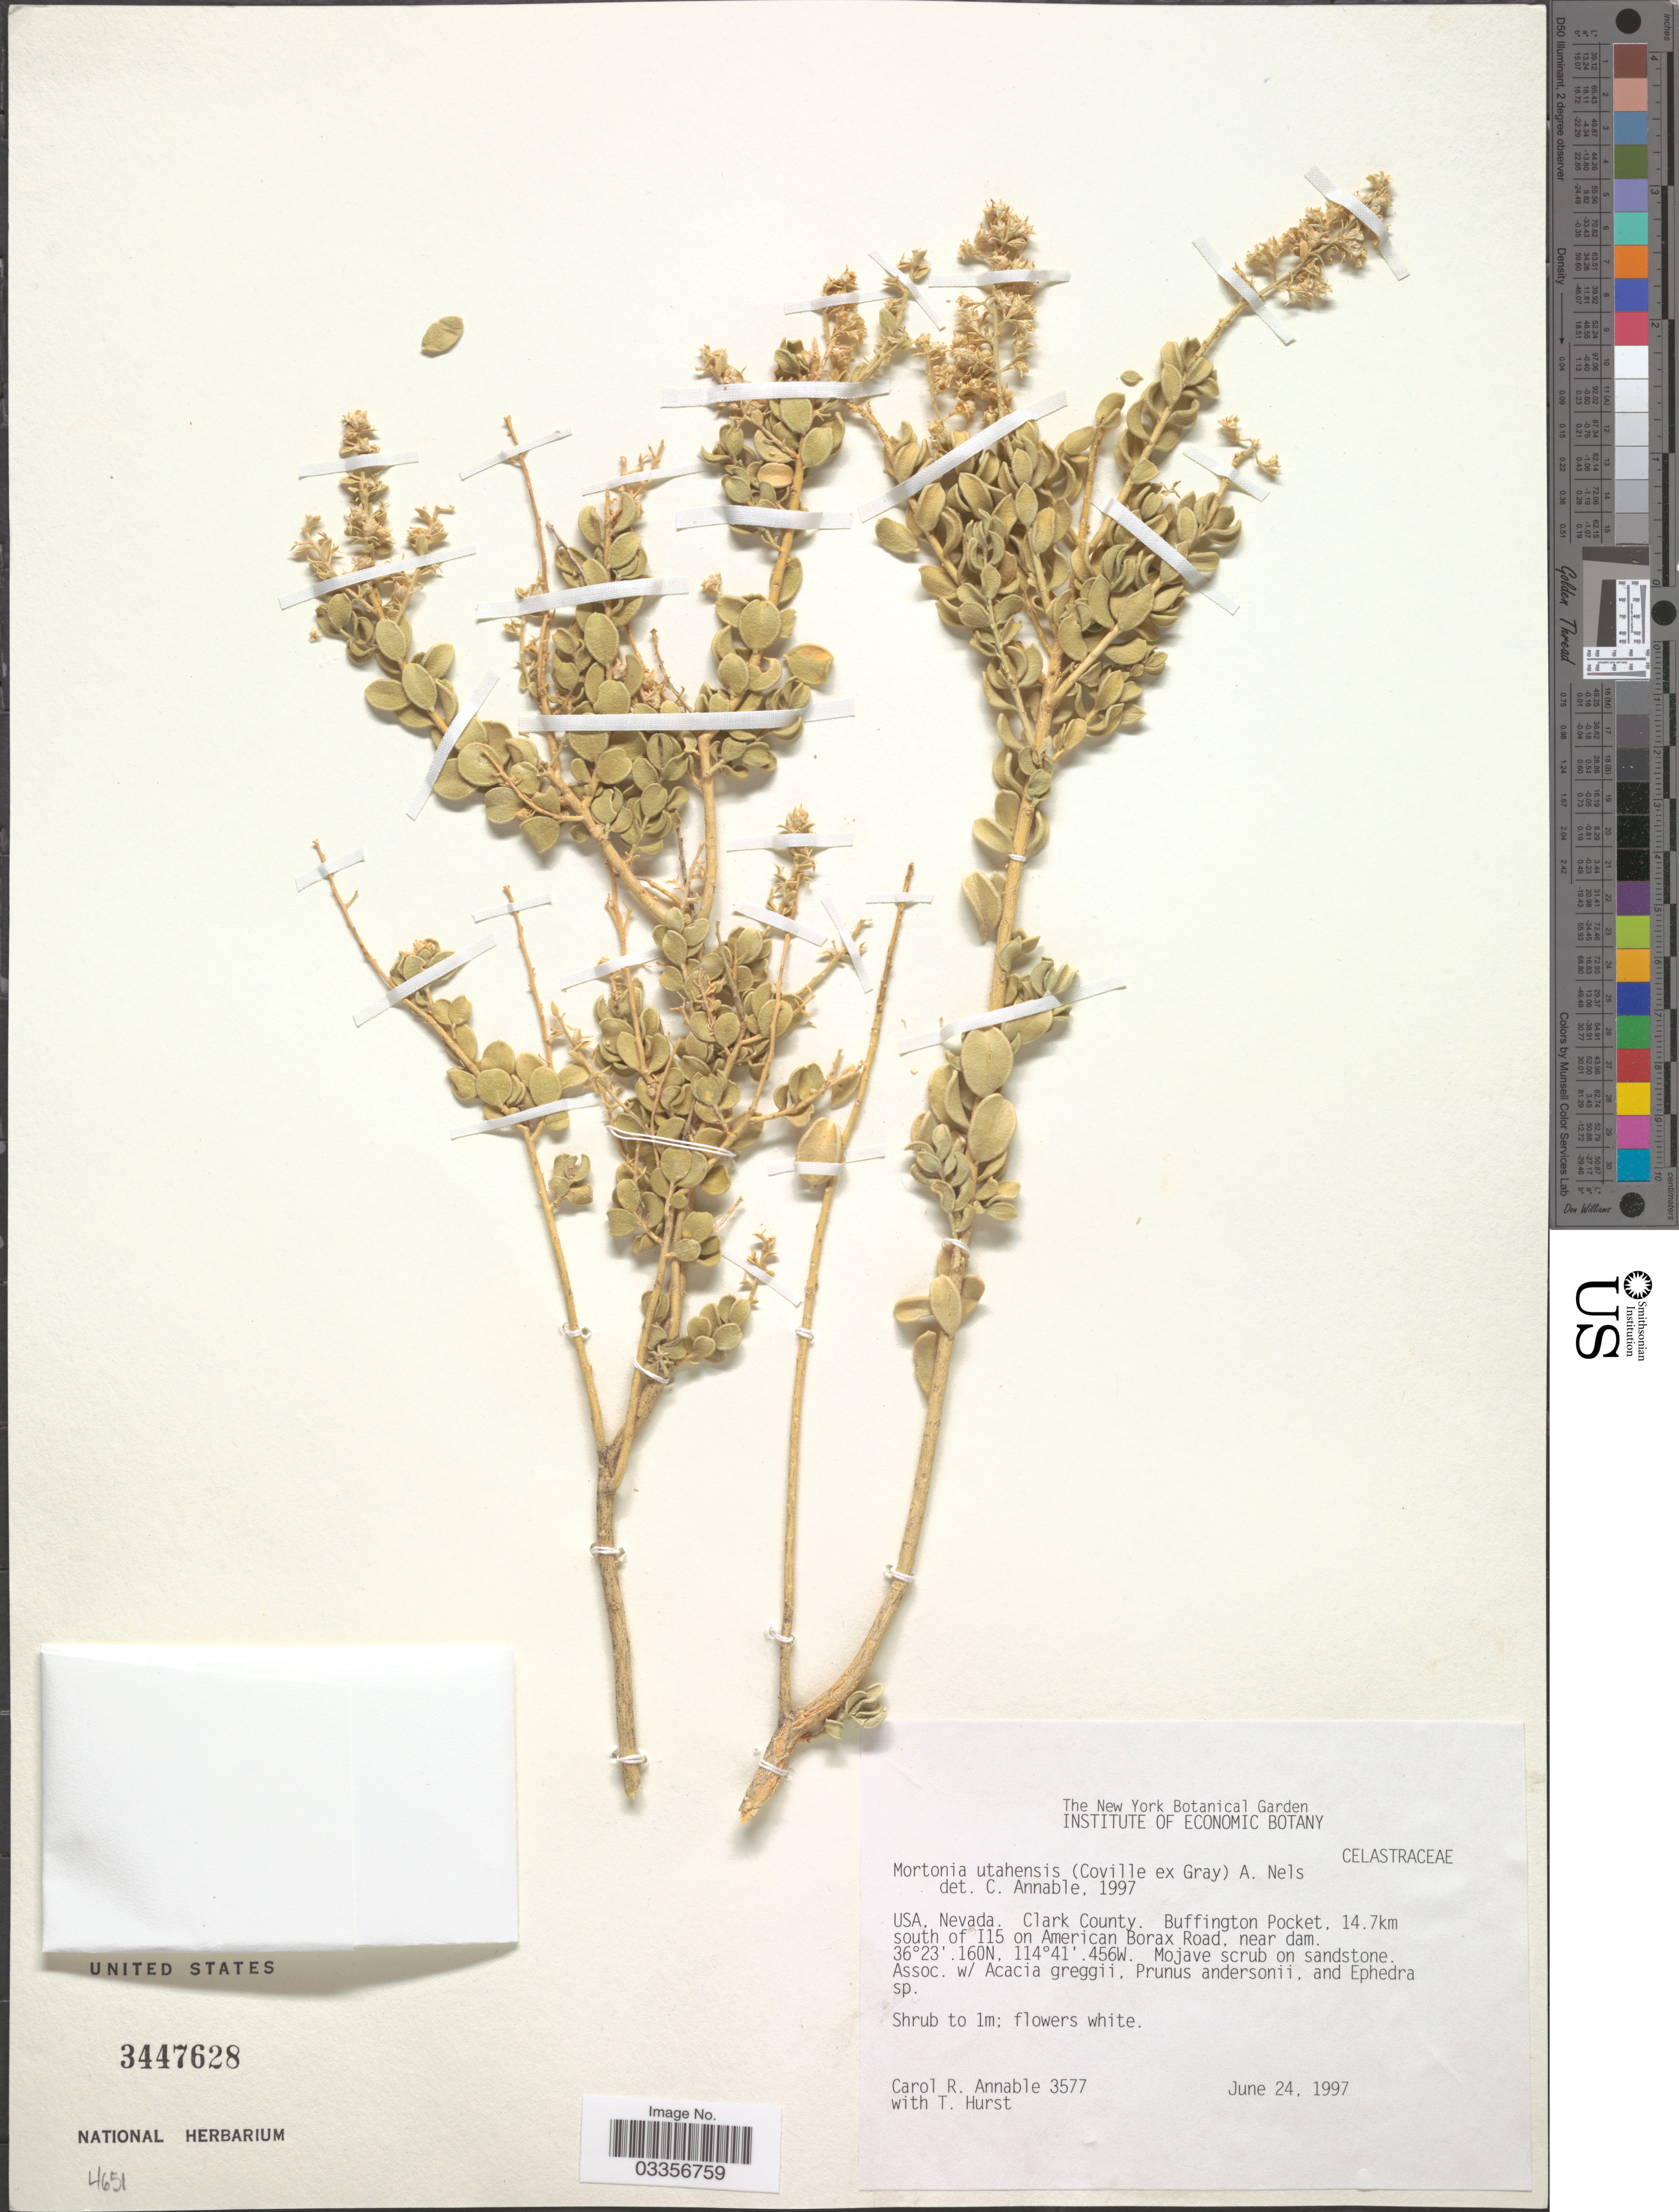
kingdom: Plantae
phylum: Tracheophyta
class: Magnoliopsida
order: Celastrales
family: Celastraceae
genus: Mortonia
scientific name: Mortonia utahensis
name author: (Coville ex Trel.) A. Nelson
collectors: C. R. Annable & T. Hurst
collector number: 3577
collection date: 1997-06-24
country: United States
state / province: Nevada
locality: Clark County. Buffington Pocket. 14.7km south of I15 in American Borax Road, near dam.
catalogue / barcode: US 3447628